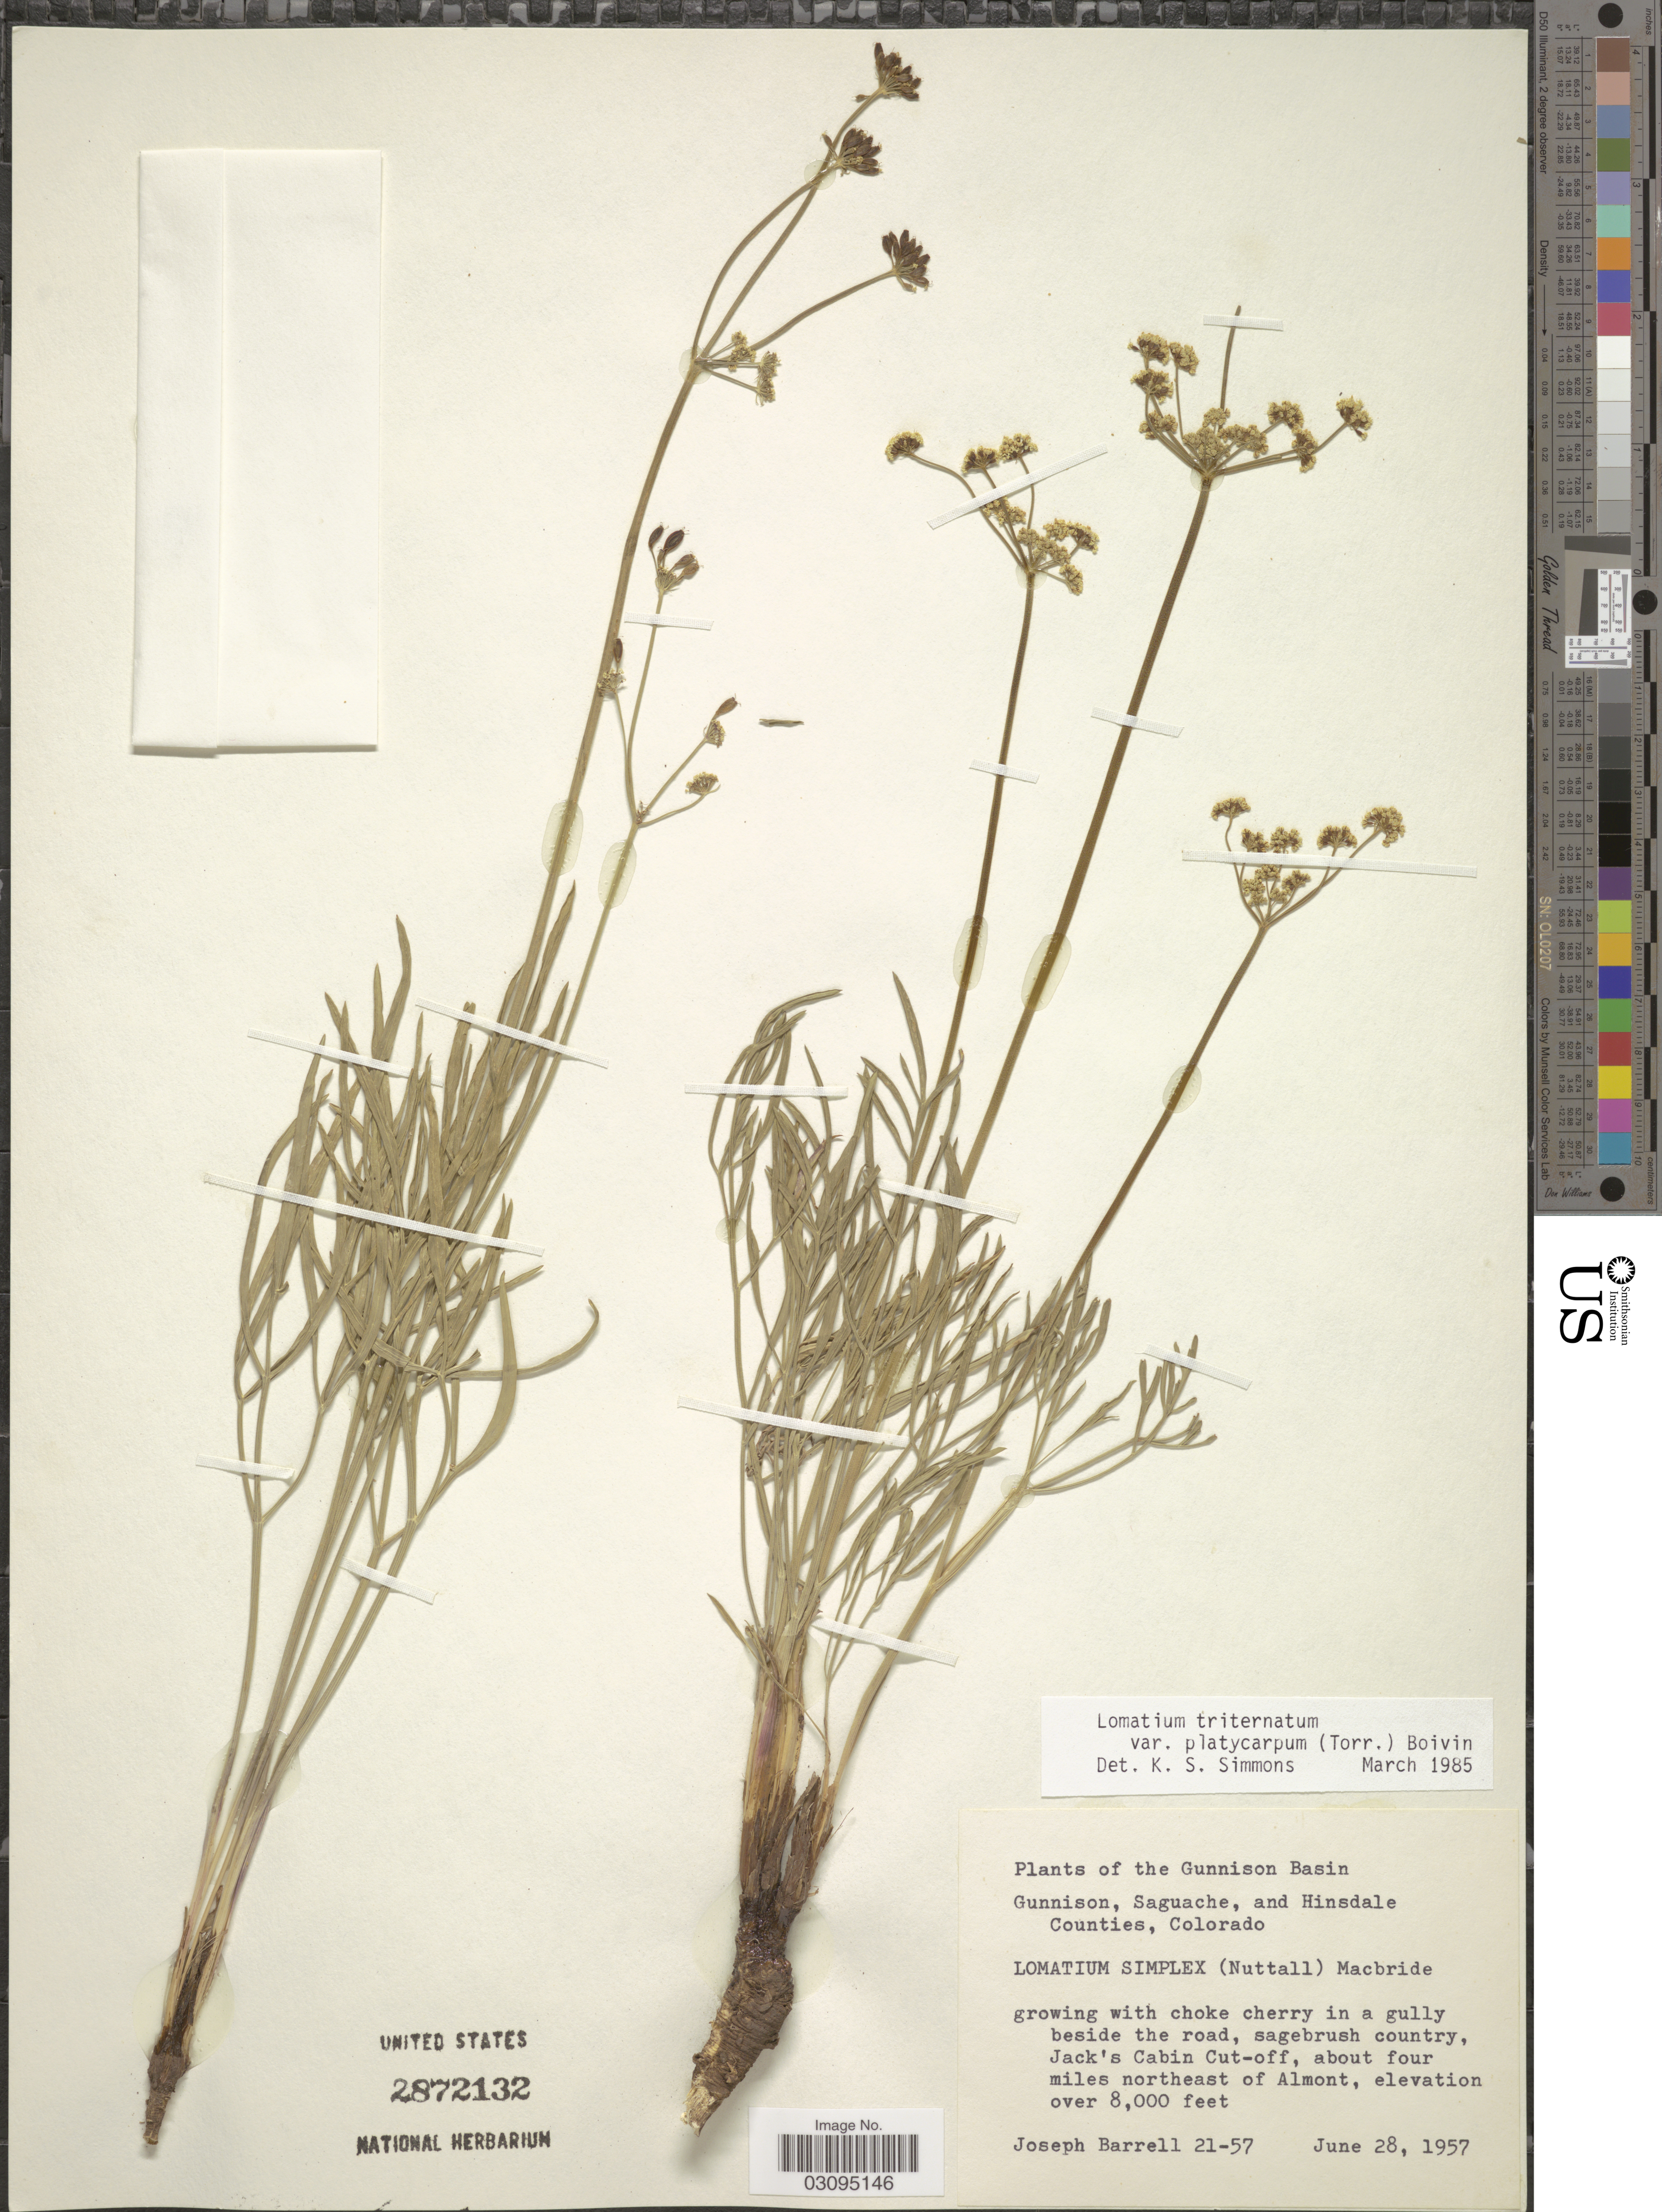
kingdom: Plantae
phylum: Tracheophyta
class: Magnoliopsida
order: Apiales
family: Apiaceae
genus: Lomatium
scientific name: Lomatium triternatum var. platycarpum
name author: (Torr.) B. Boivin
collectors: J. Barrell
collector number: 21-57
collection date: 1957-06-28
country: United States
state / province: Colorado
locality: The Gunnison Basin, Gunnison, Saguache, and Hinsdale Counties, growing with choke cherry in a gully beside the road, sagebrush country, Jack's Cabin Cut-off, about four miles northeast of Almont.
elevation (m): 2438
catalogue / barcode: US 2872132